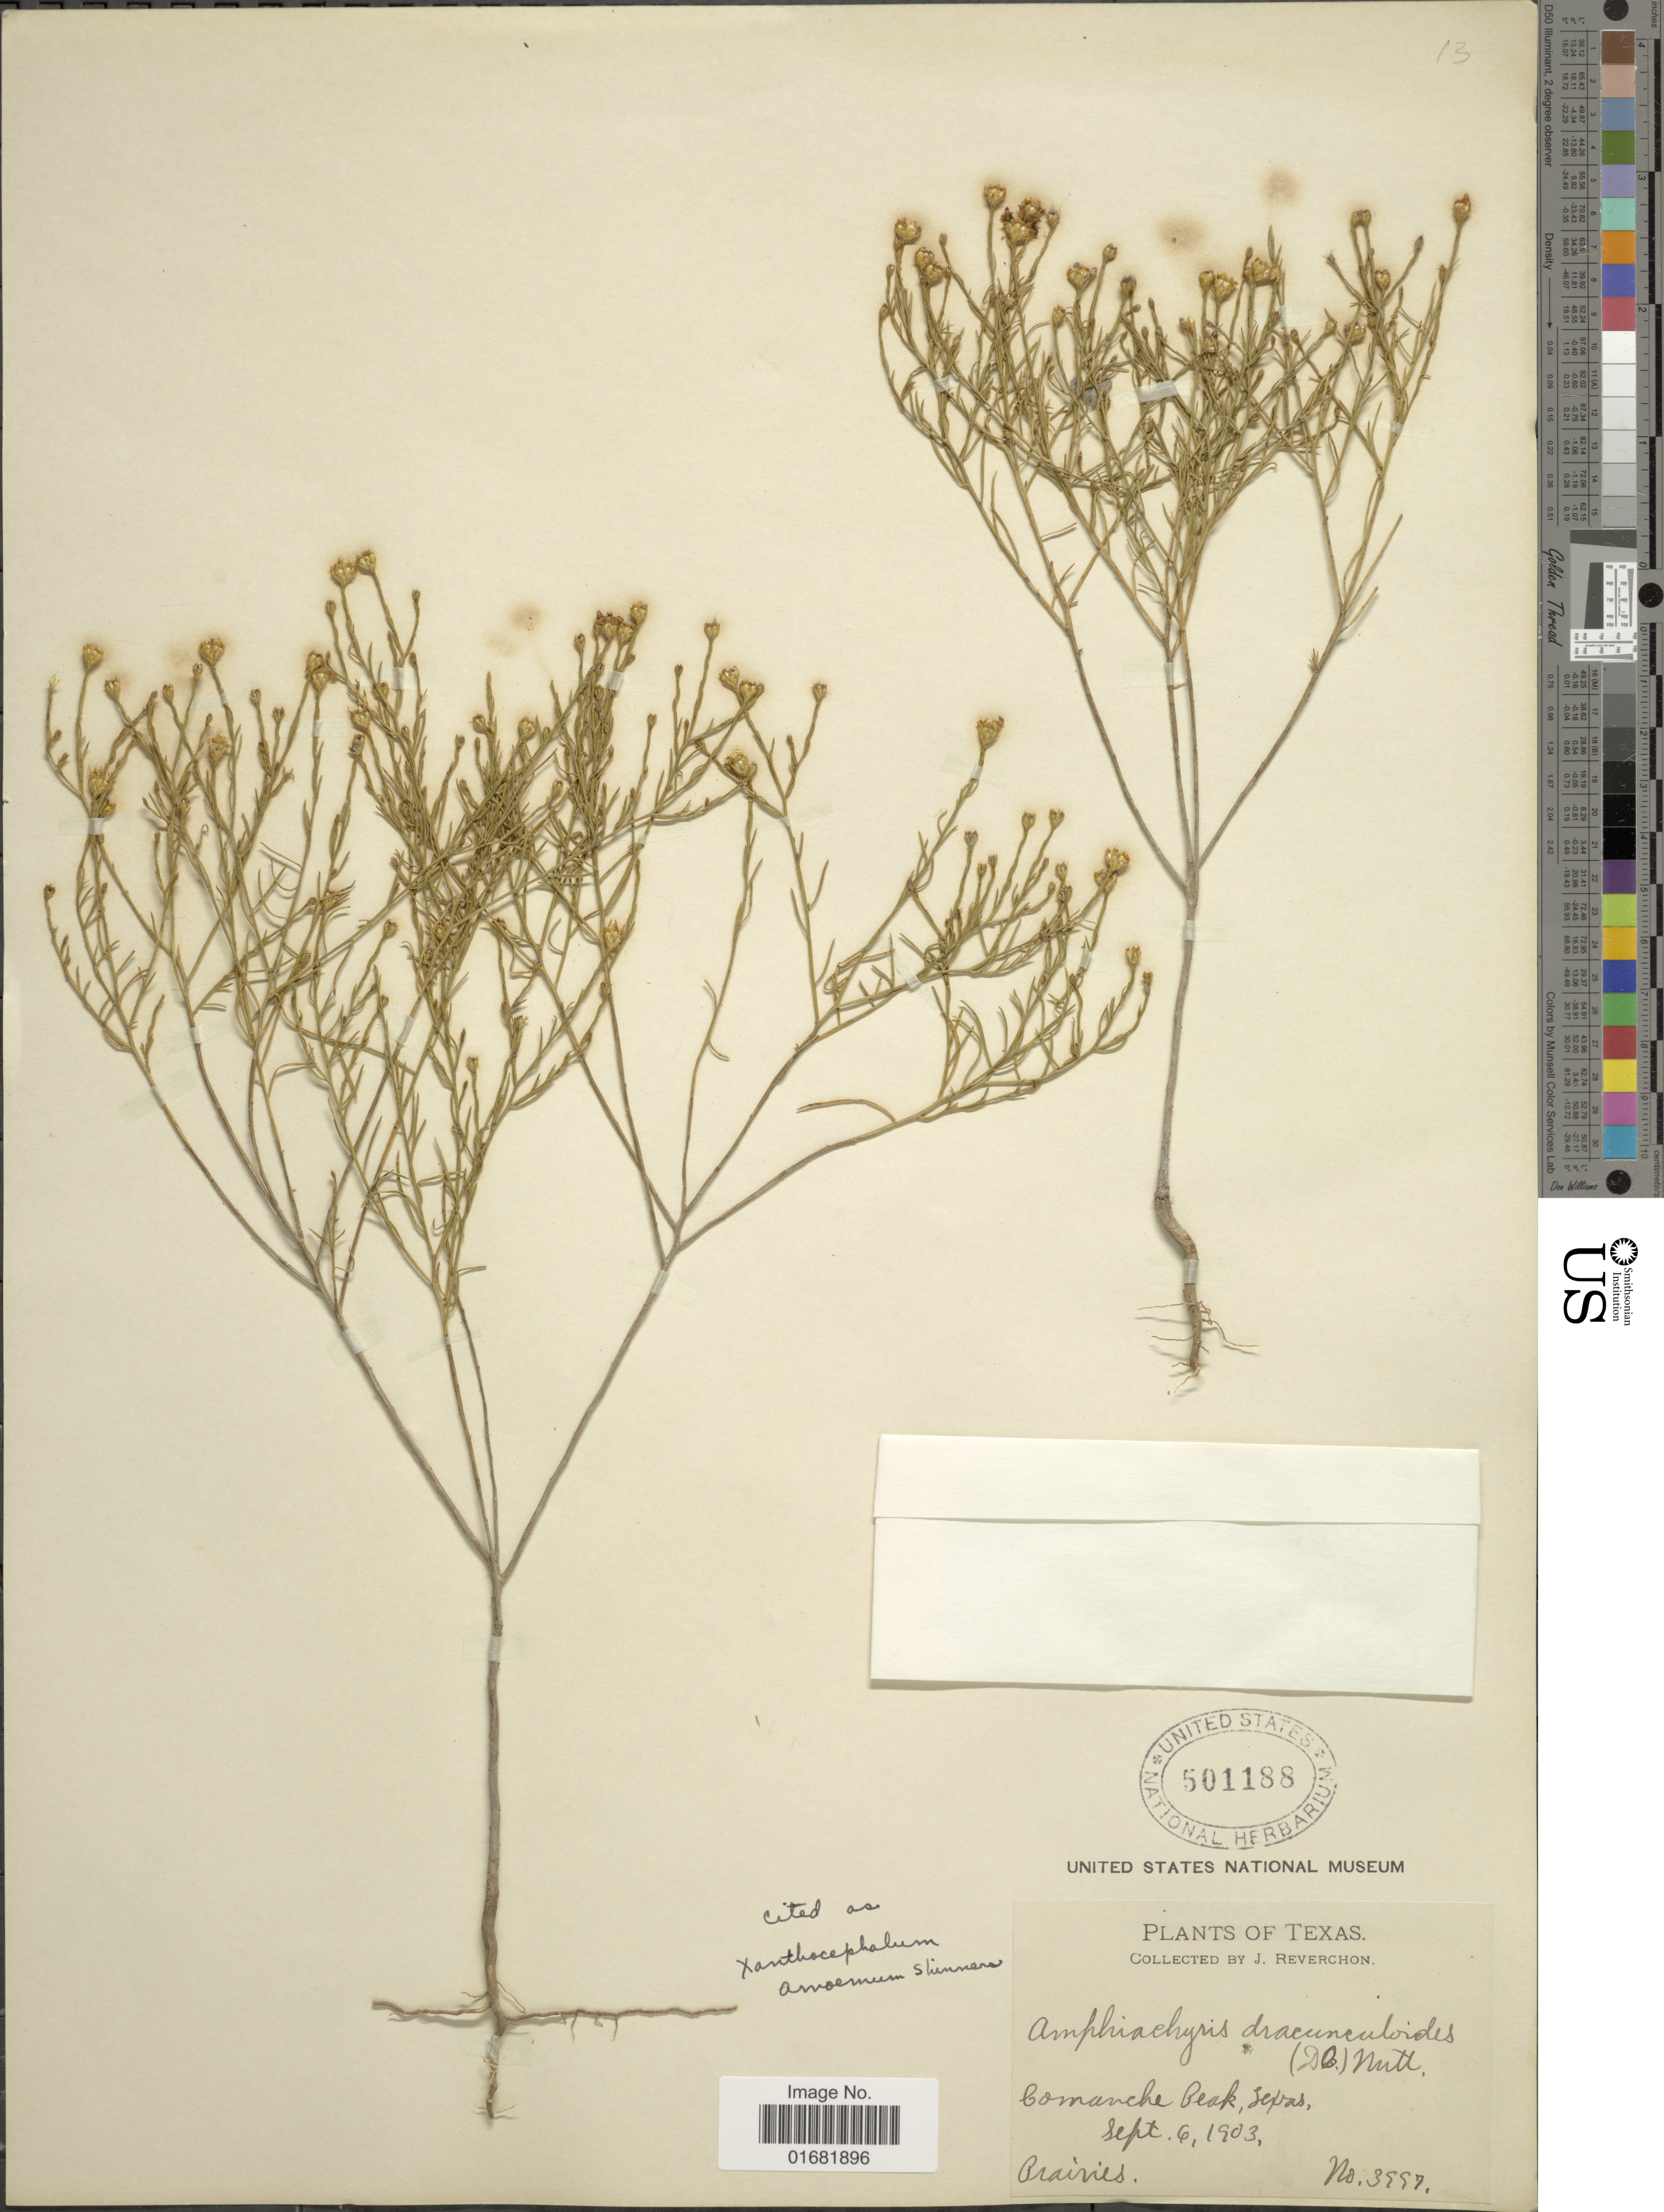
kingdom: Plantae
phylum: Tracheophyta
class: Magnoliopsida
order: Asterales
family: Asteraceae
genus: Amphiachyris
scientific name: Amphiachyris dracunculoides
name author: (DC.) Nutt.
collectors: J. Reverchon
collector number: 3997*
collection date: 1903-09-06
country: United States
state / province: Texas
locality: Comanche Peak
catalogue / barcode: US 501188